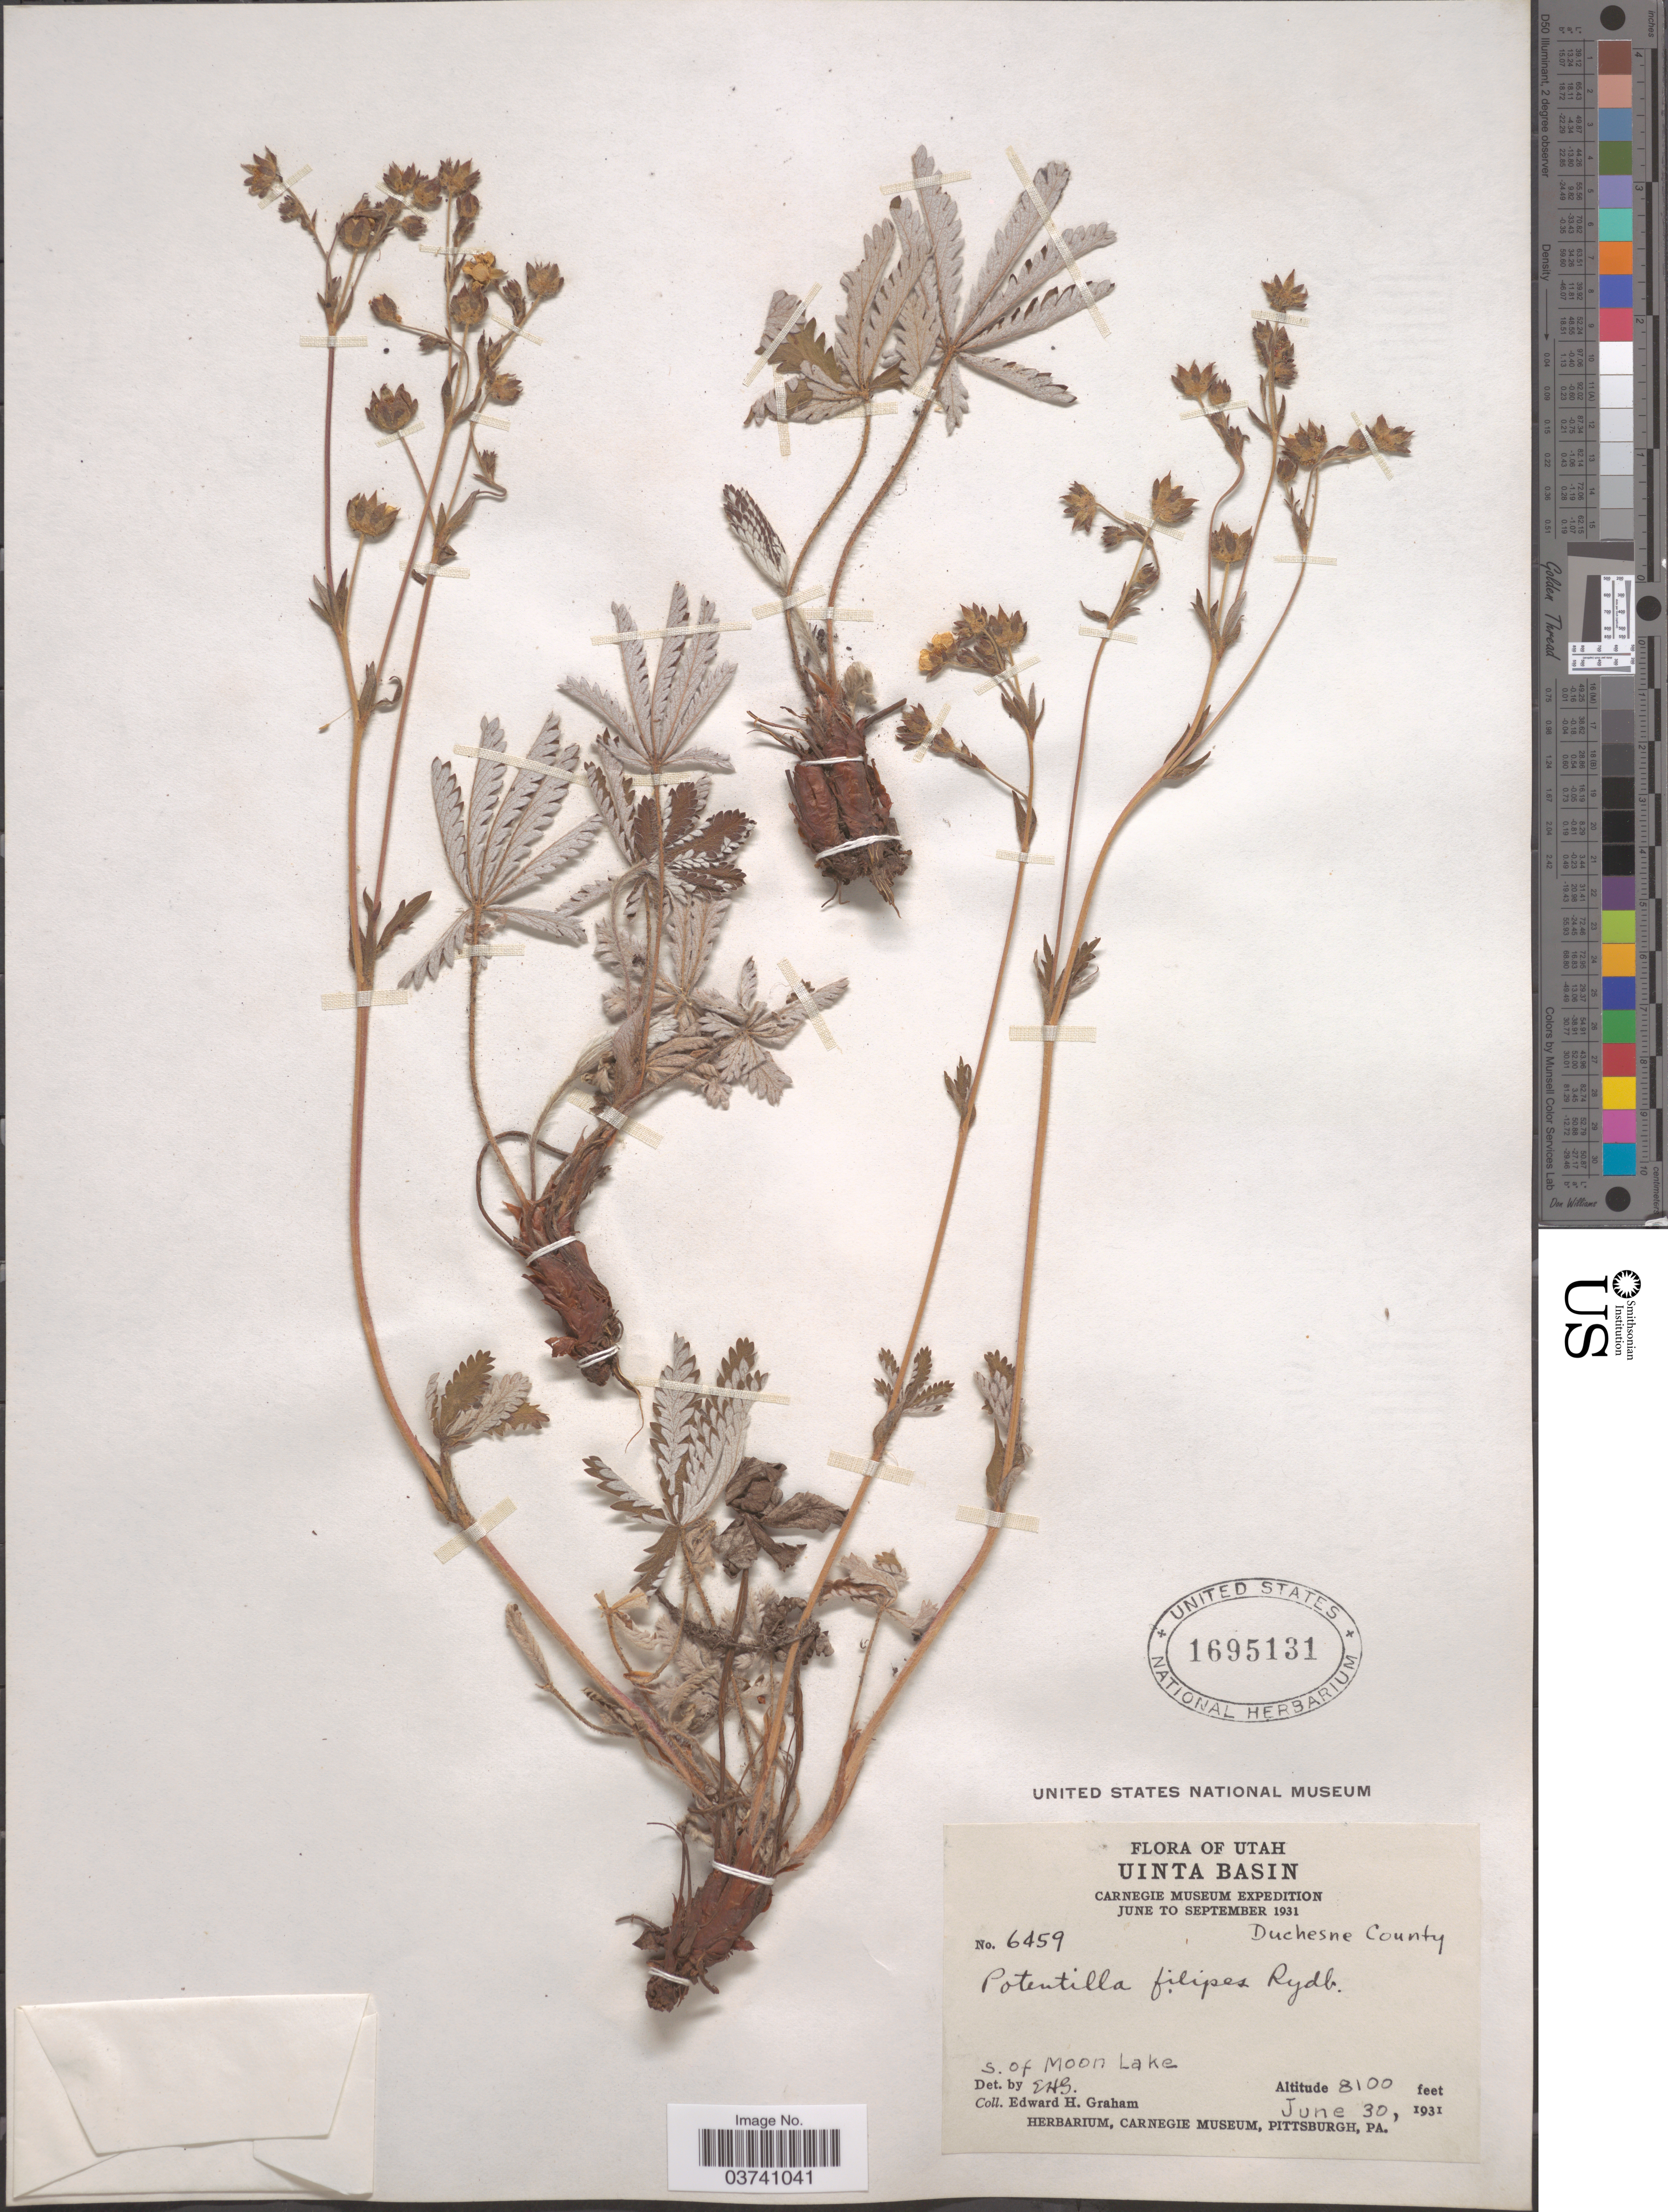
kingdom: Plantae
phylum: Tracheophyta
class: Magnoliopsida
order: Rosales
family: Rosaceae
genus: Potentilla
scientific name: Potentilla pulcherrima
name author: Lehm.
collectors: E. H. Graham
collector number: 6459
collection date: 1931-06-30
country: United States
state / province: Utah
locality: Uinta Basin. Duchesne County. S. of Moon Lake.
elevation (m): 2469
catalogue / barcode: US 1695131